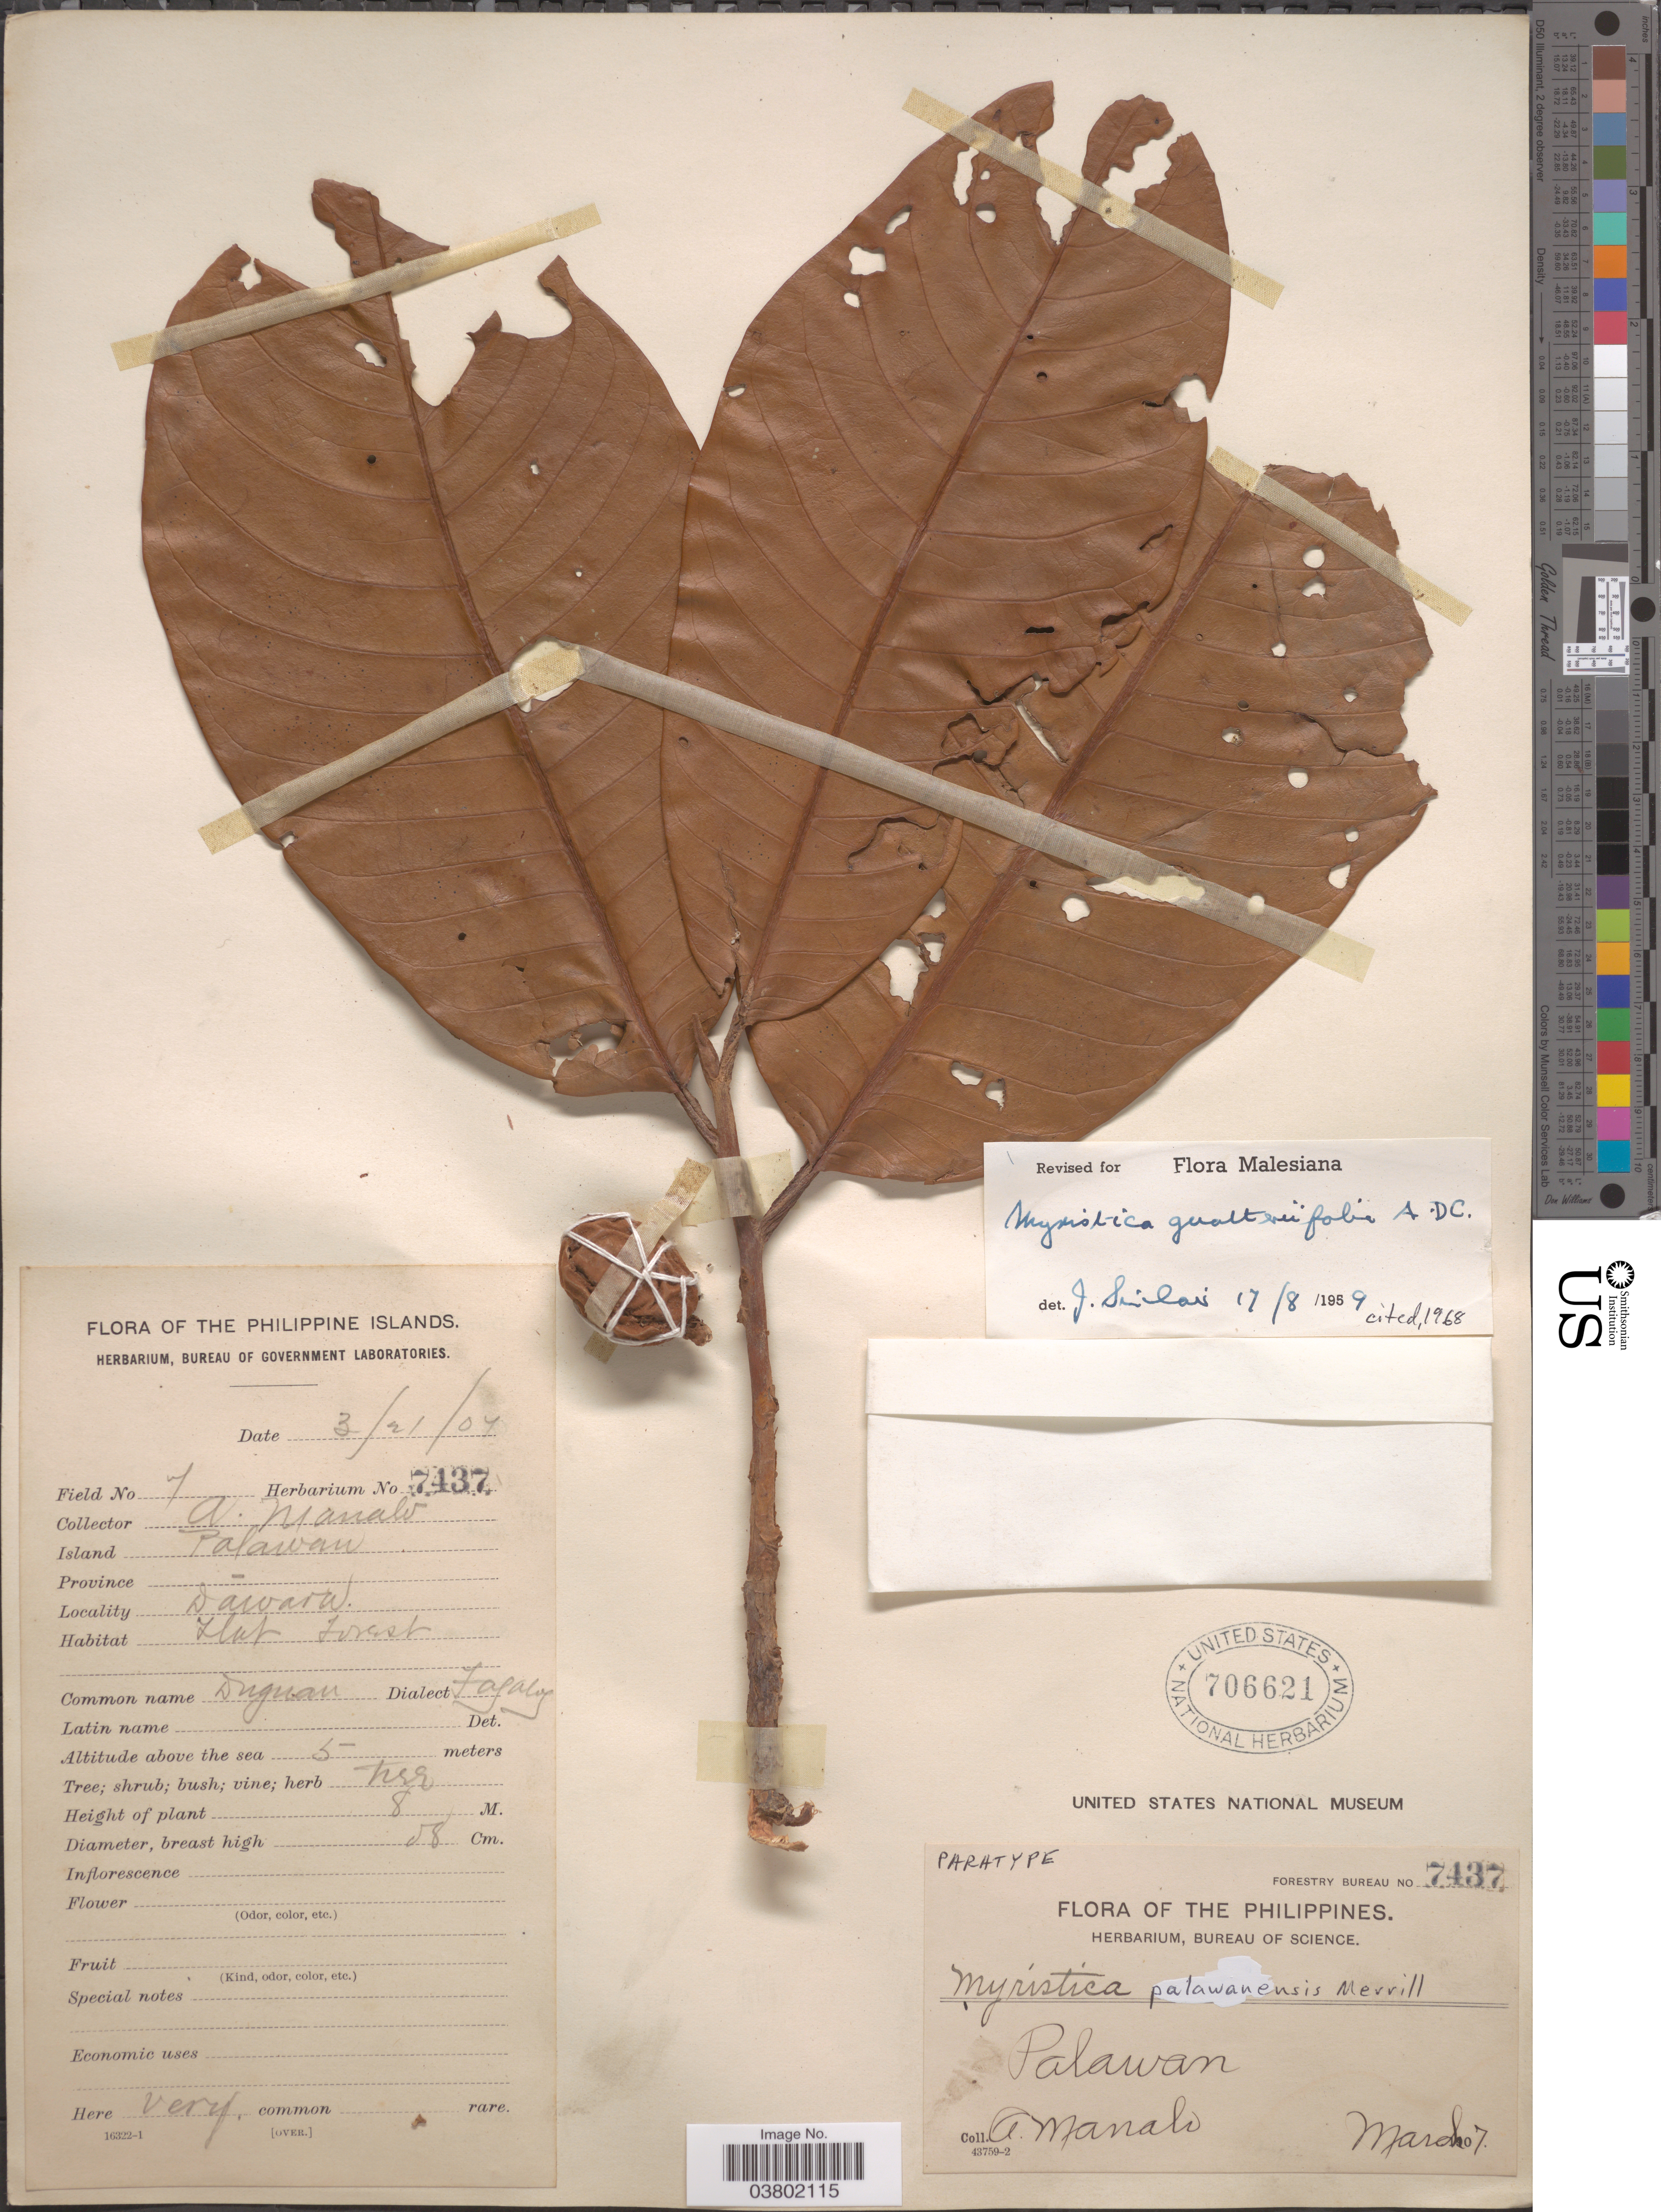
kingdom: Plantae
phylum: Tracheophyta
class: Magnoliopsida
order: Magnoliales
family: Myristicaceae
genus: Myristica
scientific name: Myristica guatteriifolia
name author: A. DC.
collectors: A. Manalo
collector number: Forestry Bureau 7437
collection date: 1907-03-21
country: Philippines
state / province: Mimaropa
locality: Palawan. Dawara.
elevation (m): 5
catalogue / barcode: US 706621